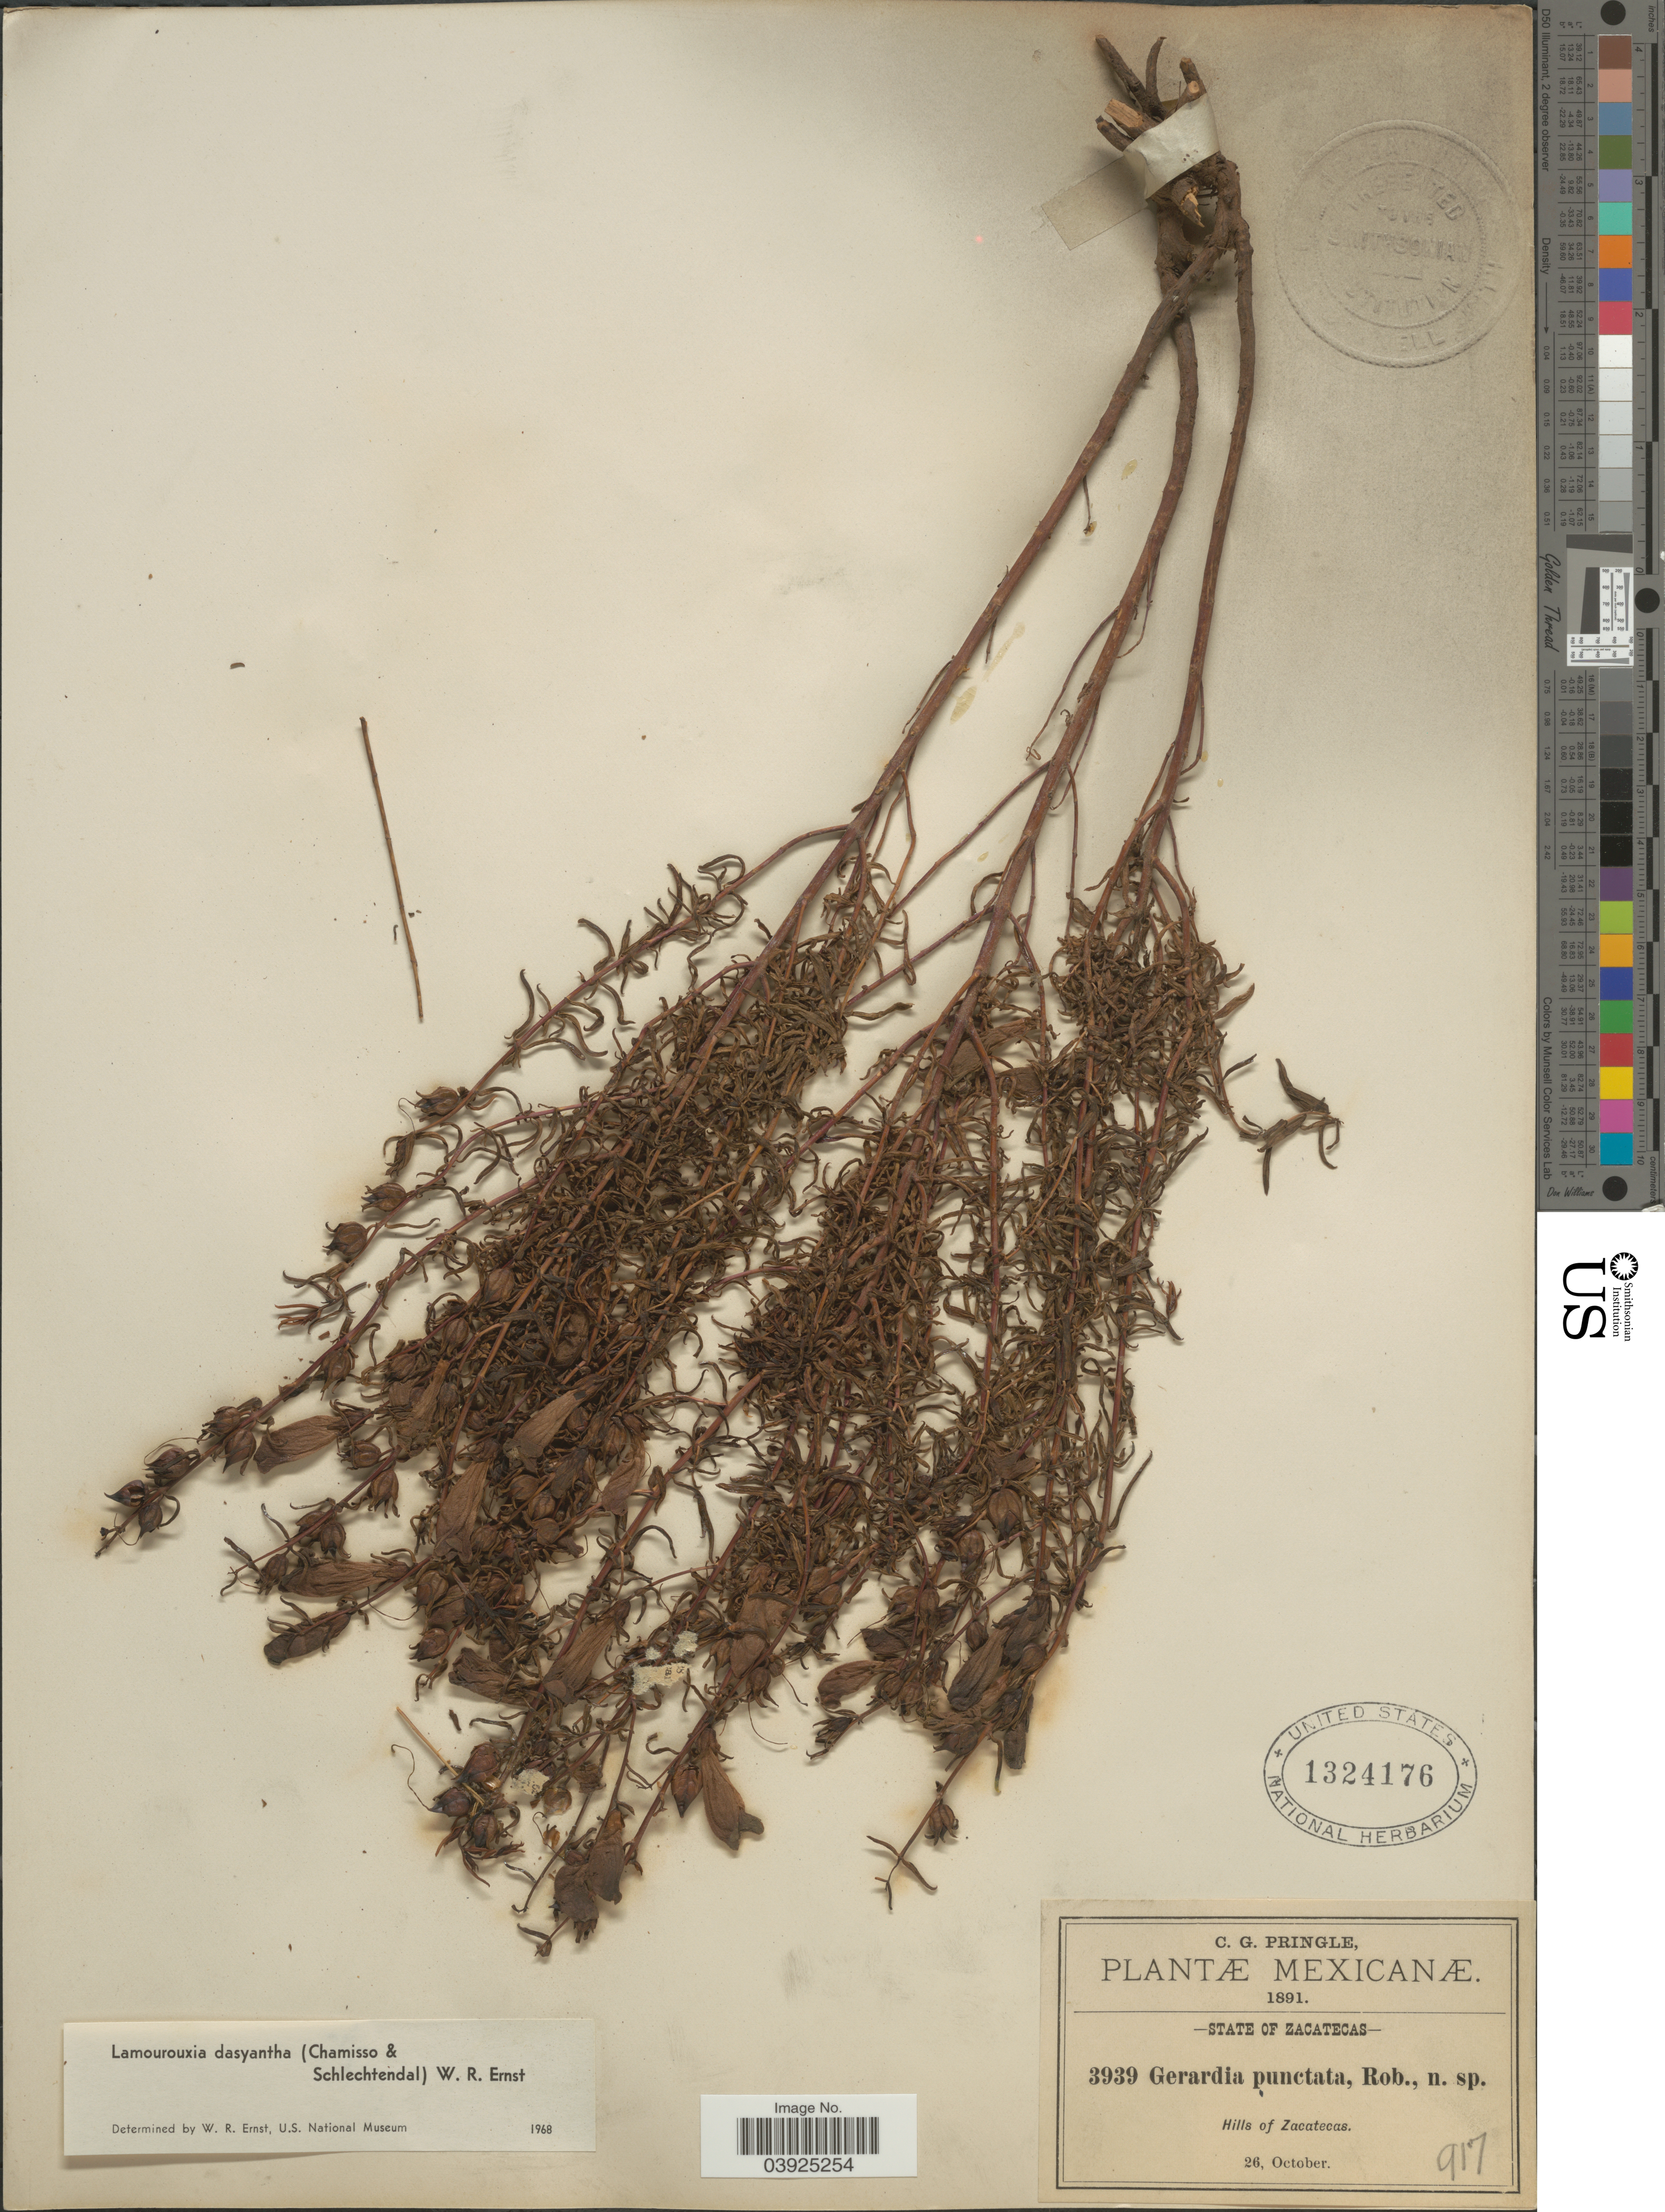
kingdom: Plantae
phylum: Tracheophyta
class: Magnoliopsida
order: Lamiales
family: Orobanchaceae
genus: Lamourouxia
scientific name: Lamourouxia dasyantha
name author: (Cham. & Schltdl.) W.R. Ernst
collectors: C. G. Pringle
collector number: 3939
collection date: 1891-10-26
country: Mexico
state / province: Zacatecas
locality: Hills of Zacatecas.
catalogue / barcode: US 1324176